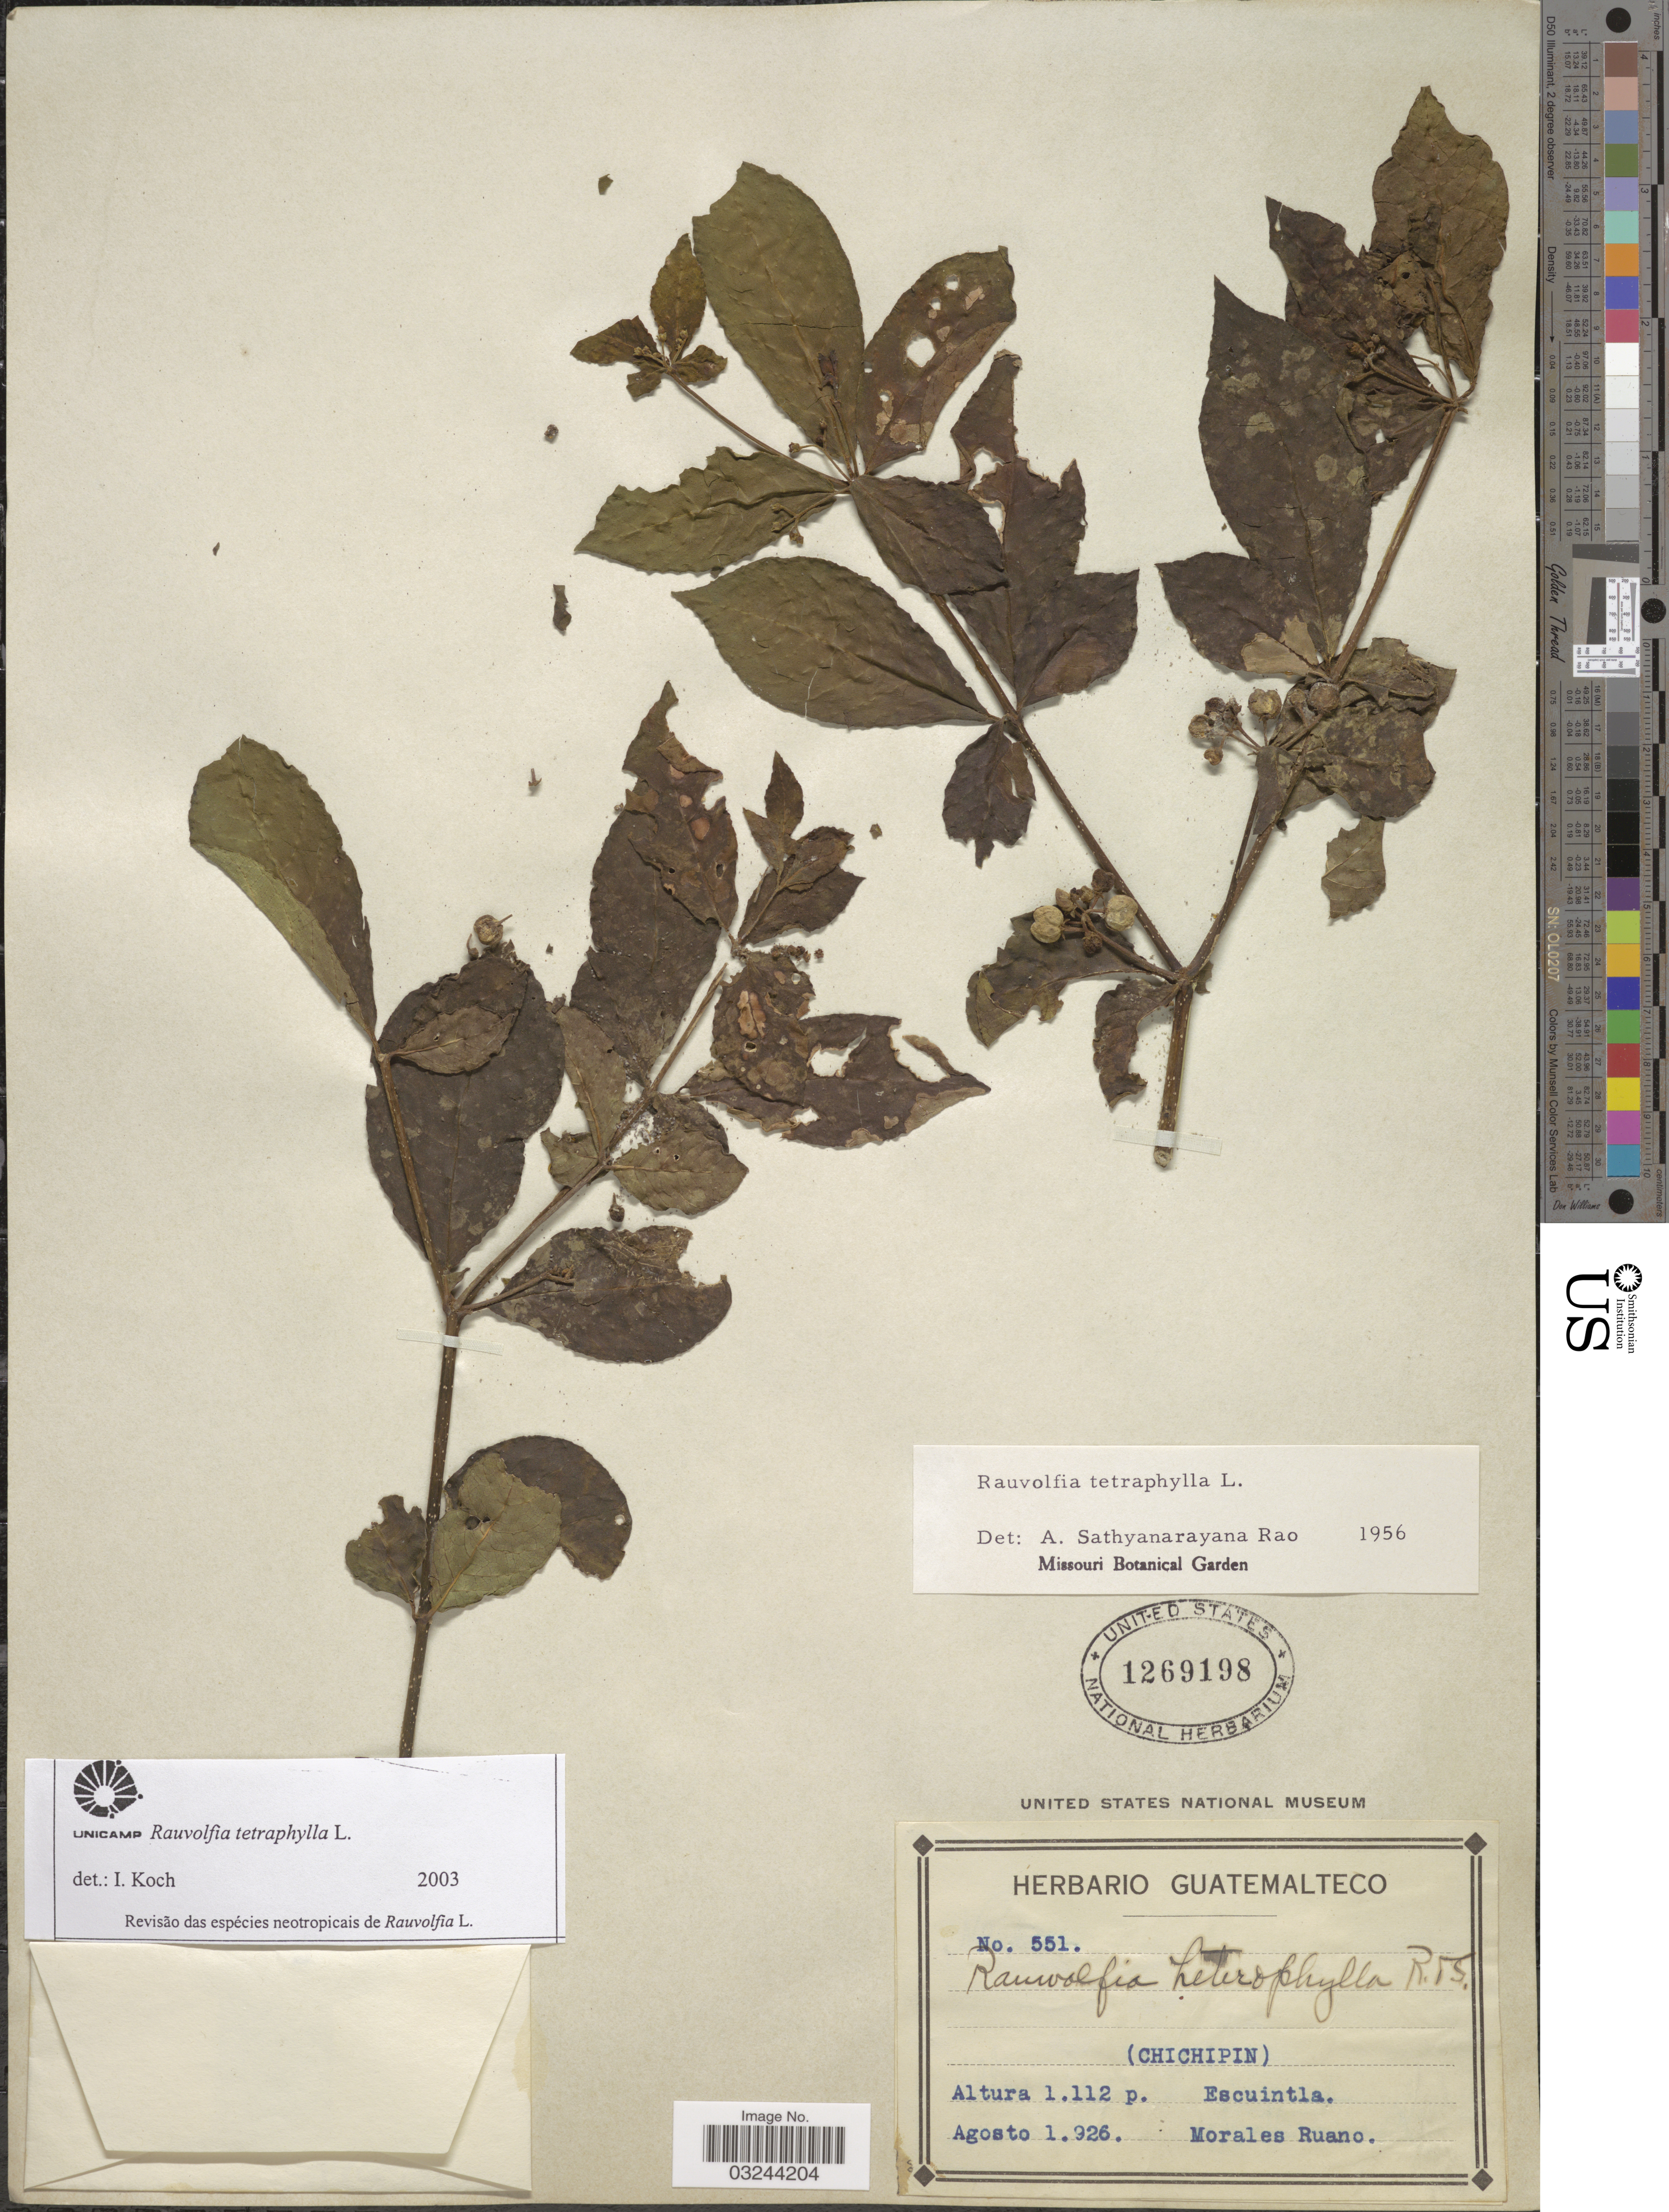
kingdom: Plantae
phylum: Tracheophyta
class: Magnoliopsida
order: Gentianales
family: Apocynaceae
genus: Rauvolfia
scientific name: Rauvolfia tetraphylla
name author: L.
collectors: M. Ruano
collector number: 551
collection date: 1926-08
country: Guatemala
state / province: Escuintla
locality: (Chichipin).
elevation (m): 339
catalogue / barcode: US 1269198